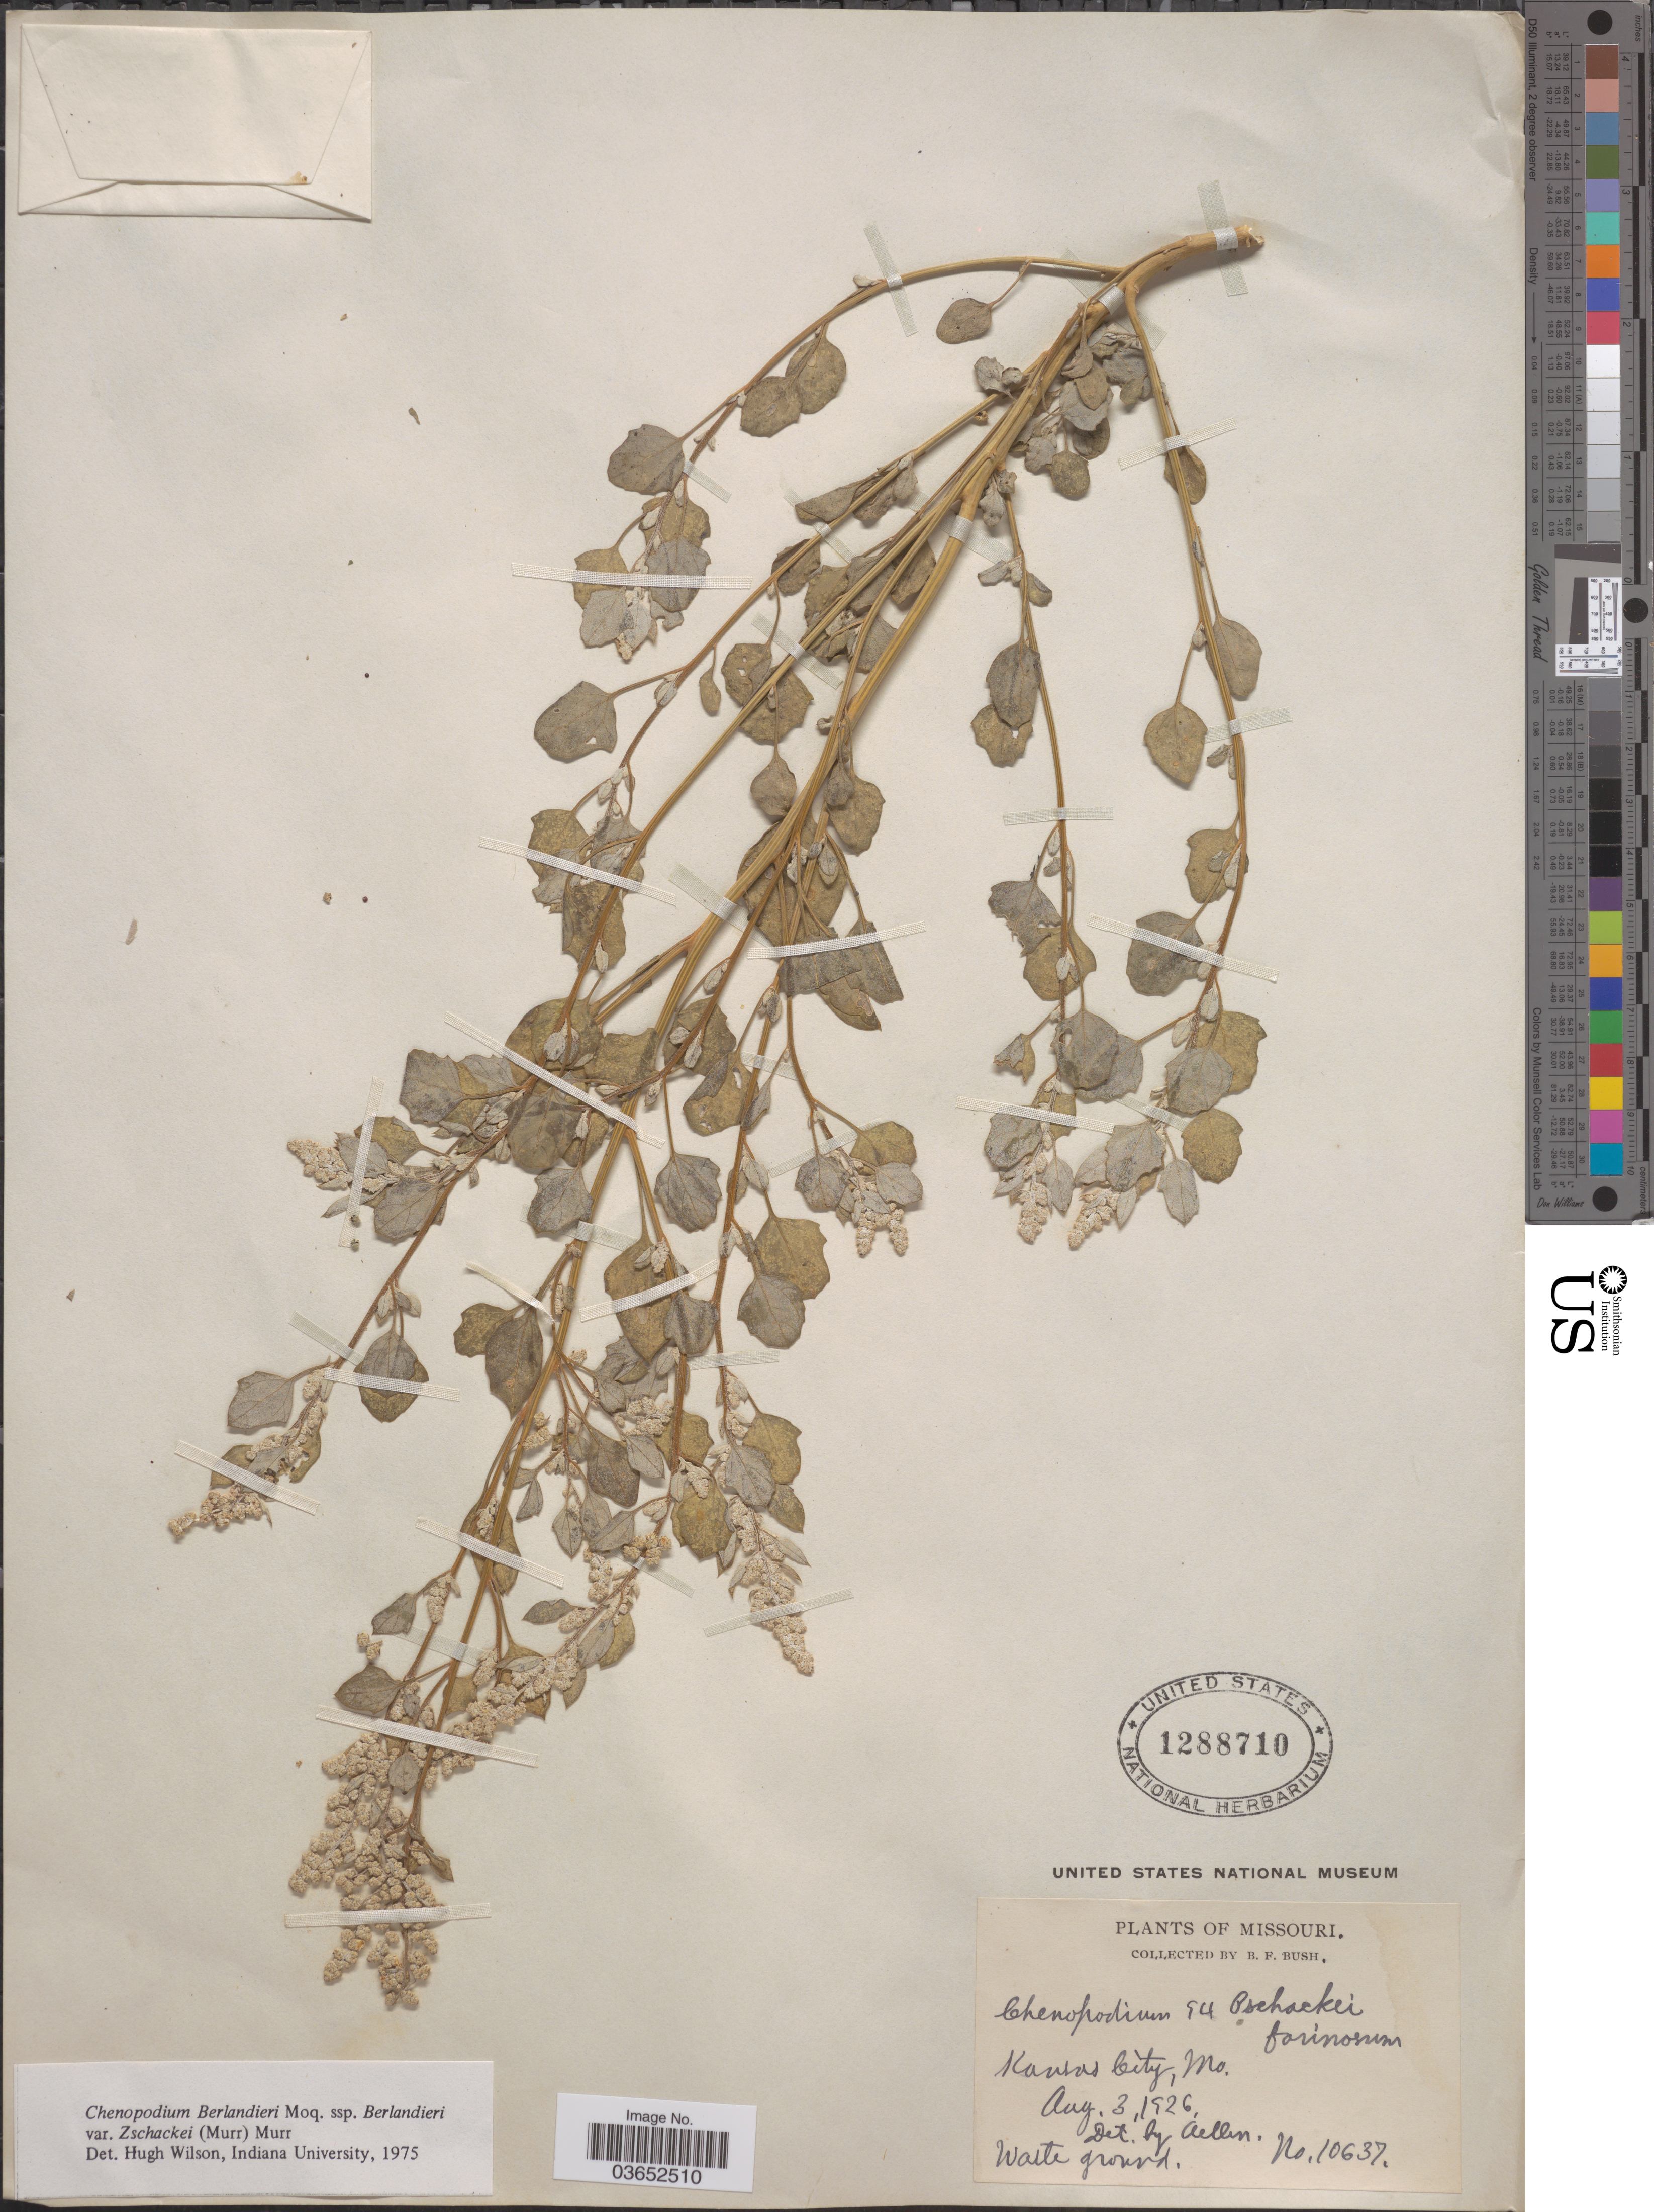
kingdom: Plantae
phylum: Tracheophyta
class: Magnoliopsida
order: Caryophyllales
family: Amaranthaceae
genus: Chenopodium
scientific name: Chenopodium berlandieri var. zschackei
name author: (Murr.) Murr.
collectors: B. F. Bush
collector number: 10637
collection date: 1926-08-03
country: United States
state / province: Missouri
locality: Kansas City.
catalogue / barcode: US 1288710